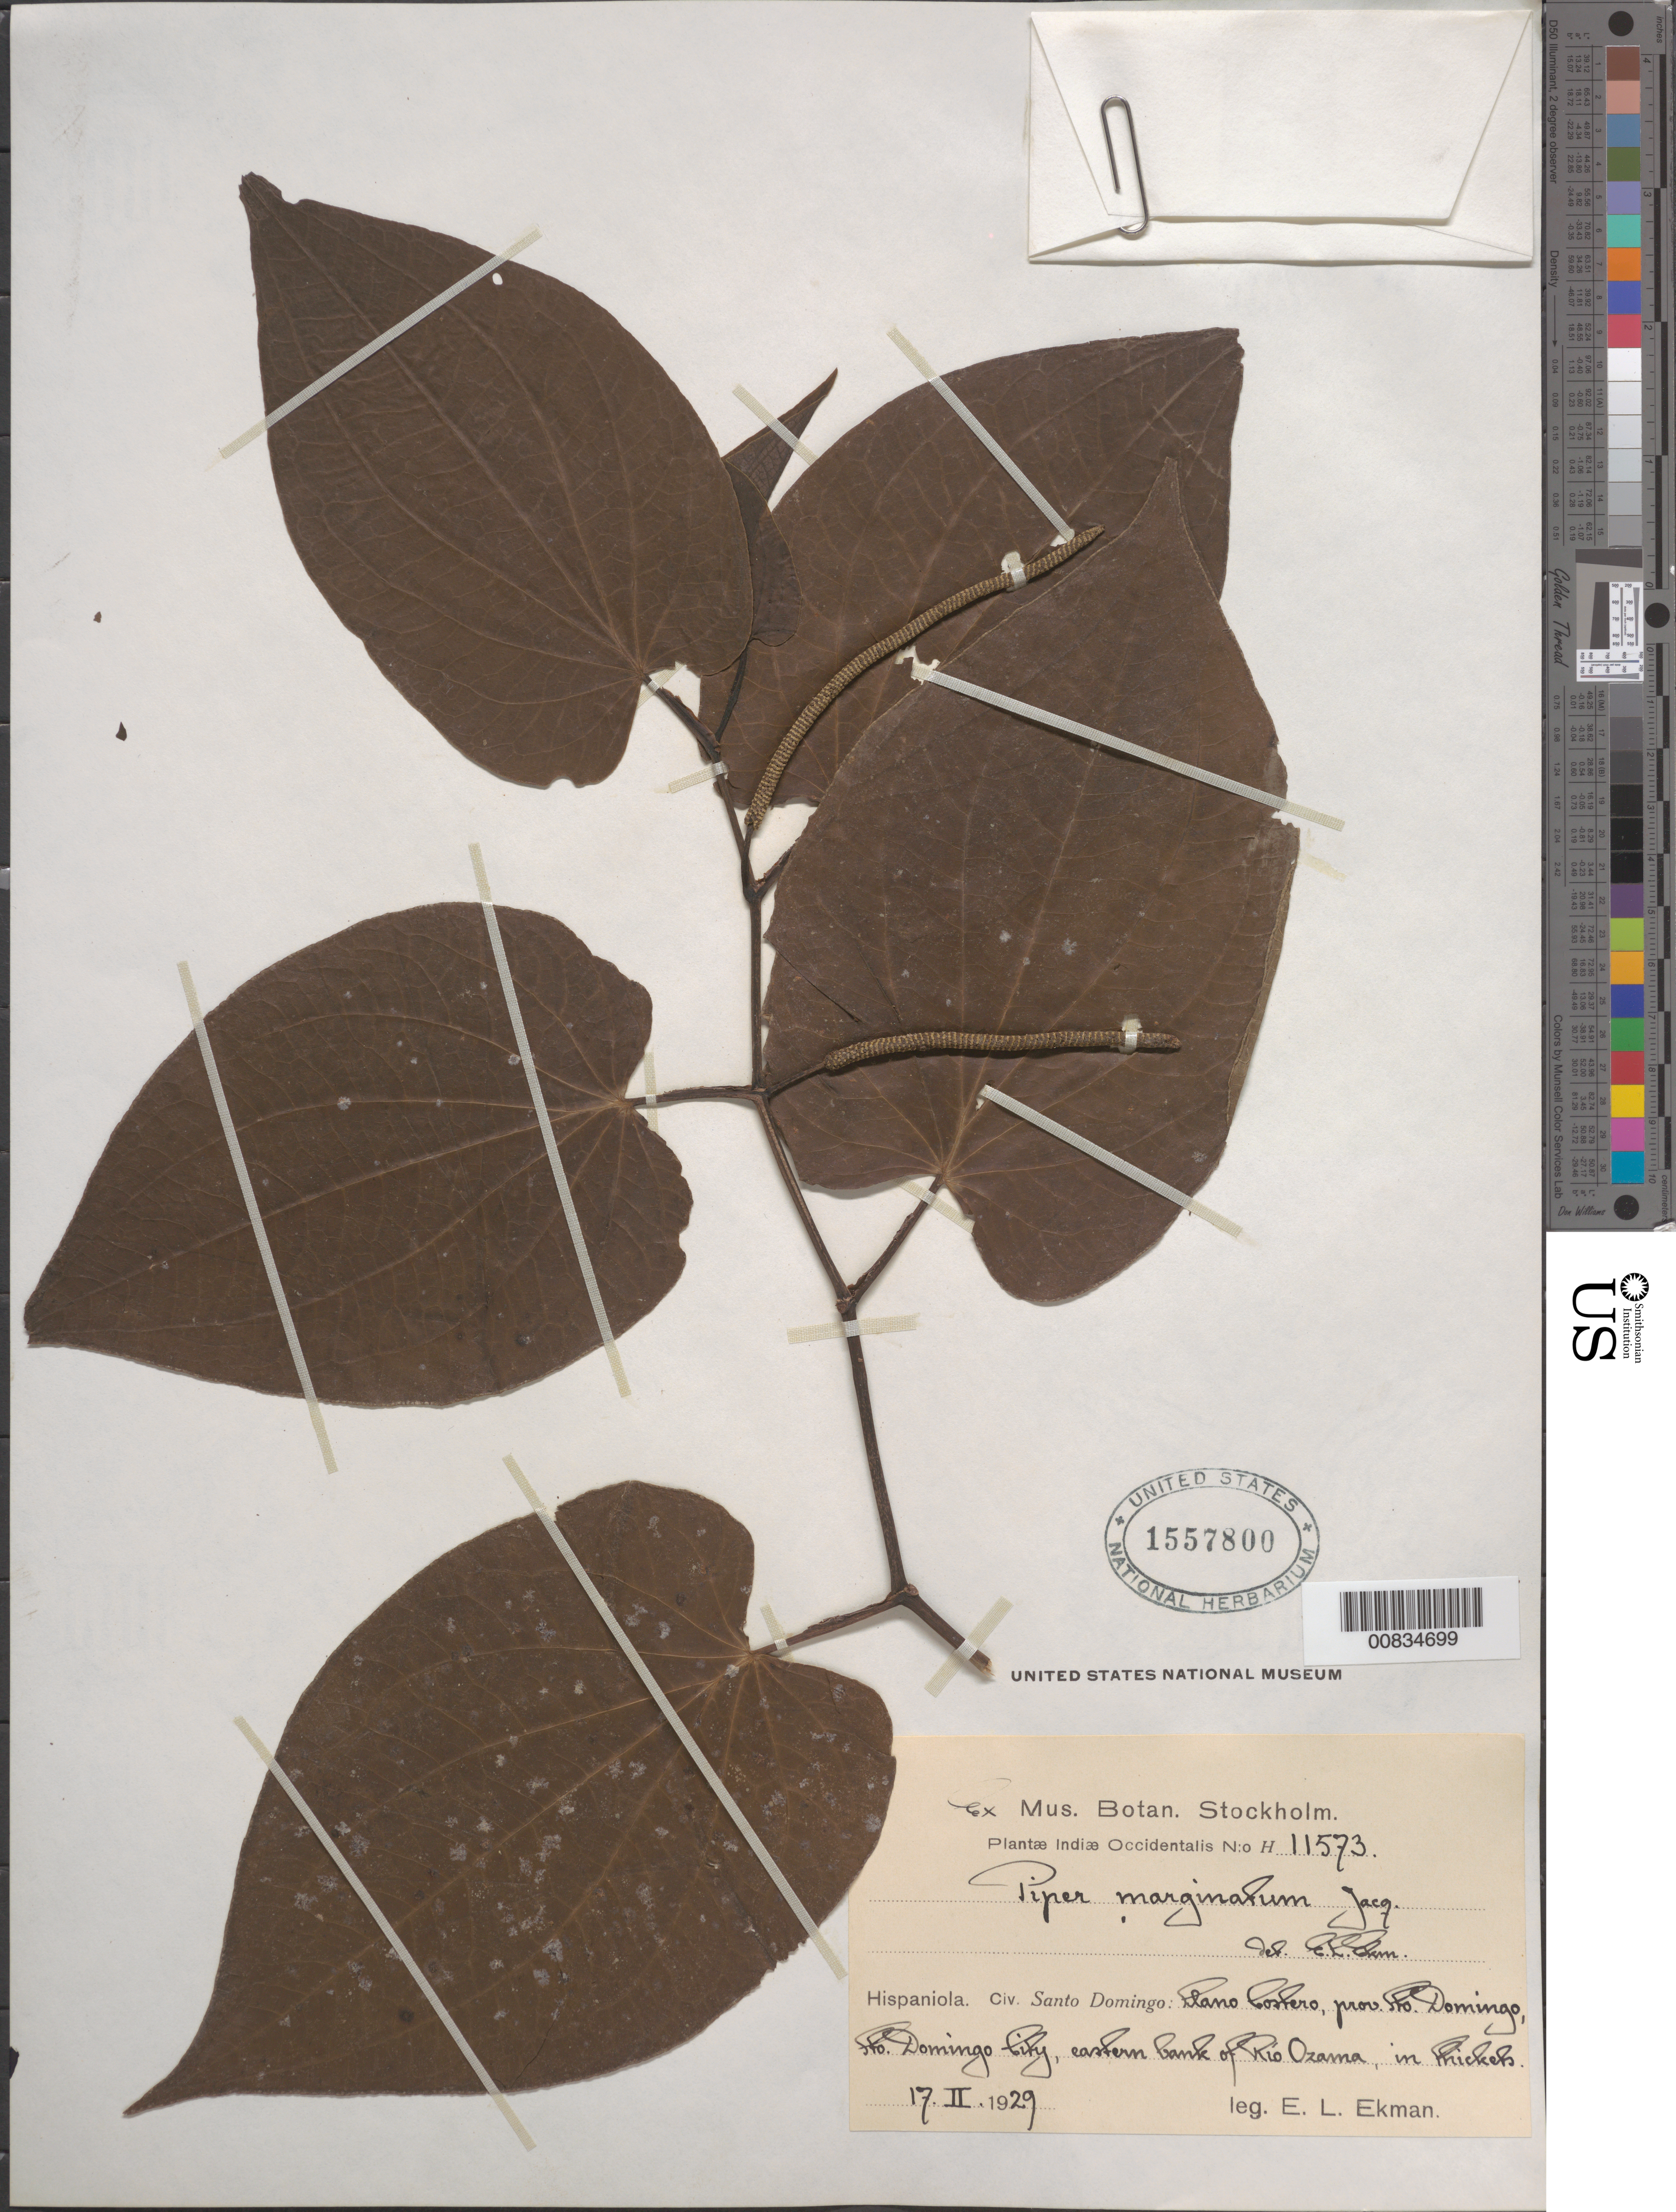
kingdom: Plantae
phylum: Tracheophyta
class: Magnoliopsida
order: Piperales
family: Piperaceae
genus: Piper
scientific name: Piper marginatum var. domatiiferum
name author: Trel.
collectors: E. L. Ekman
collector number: H 11573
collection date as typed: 17 Feb 1929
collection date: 1929-02-17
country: Dominican Republic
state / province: Distrito Nacional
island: Hispaniola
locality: Plano Costero, Prov. Sto Domingo (obsolete), Sto. Domingo City, eastern bank of Río Ozama.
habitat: Bank of river in thickets.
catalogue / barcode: US 1557800